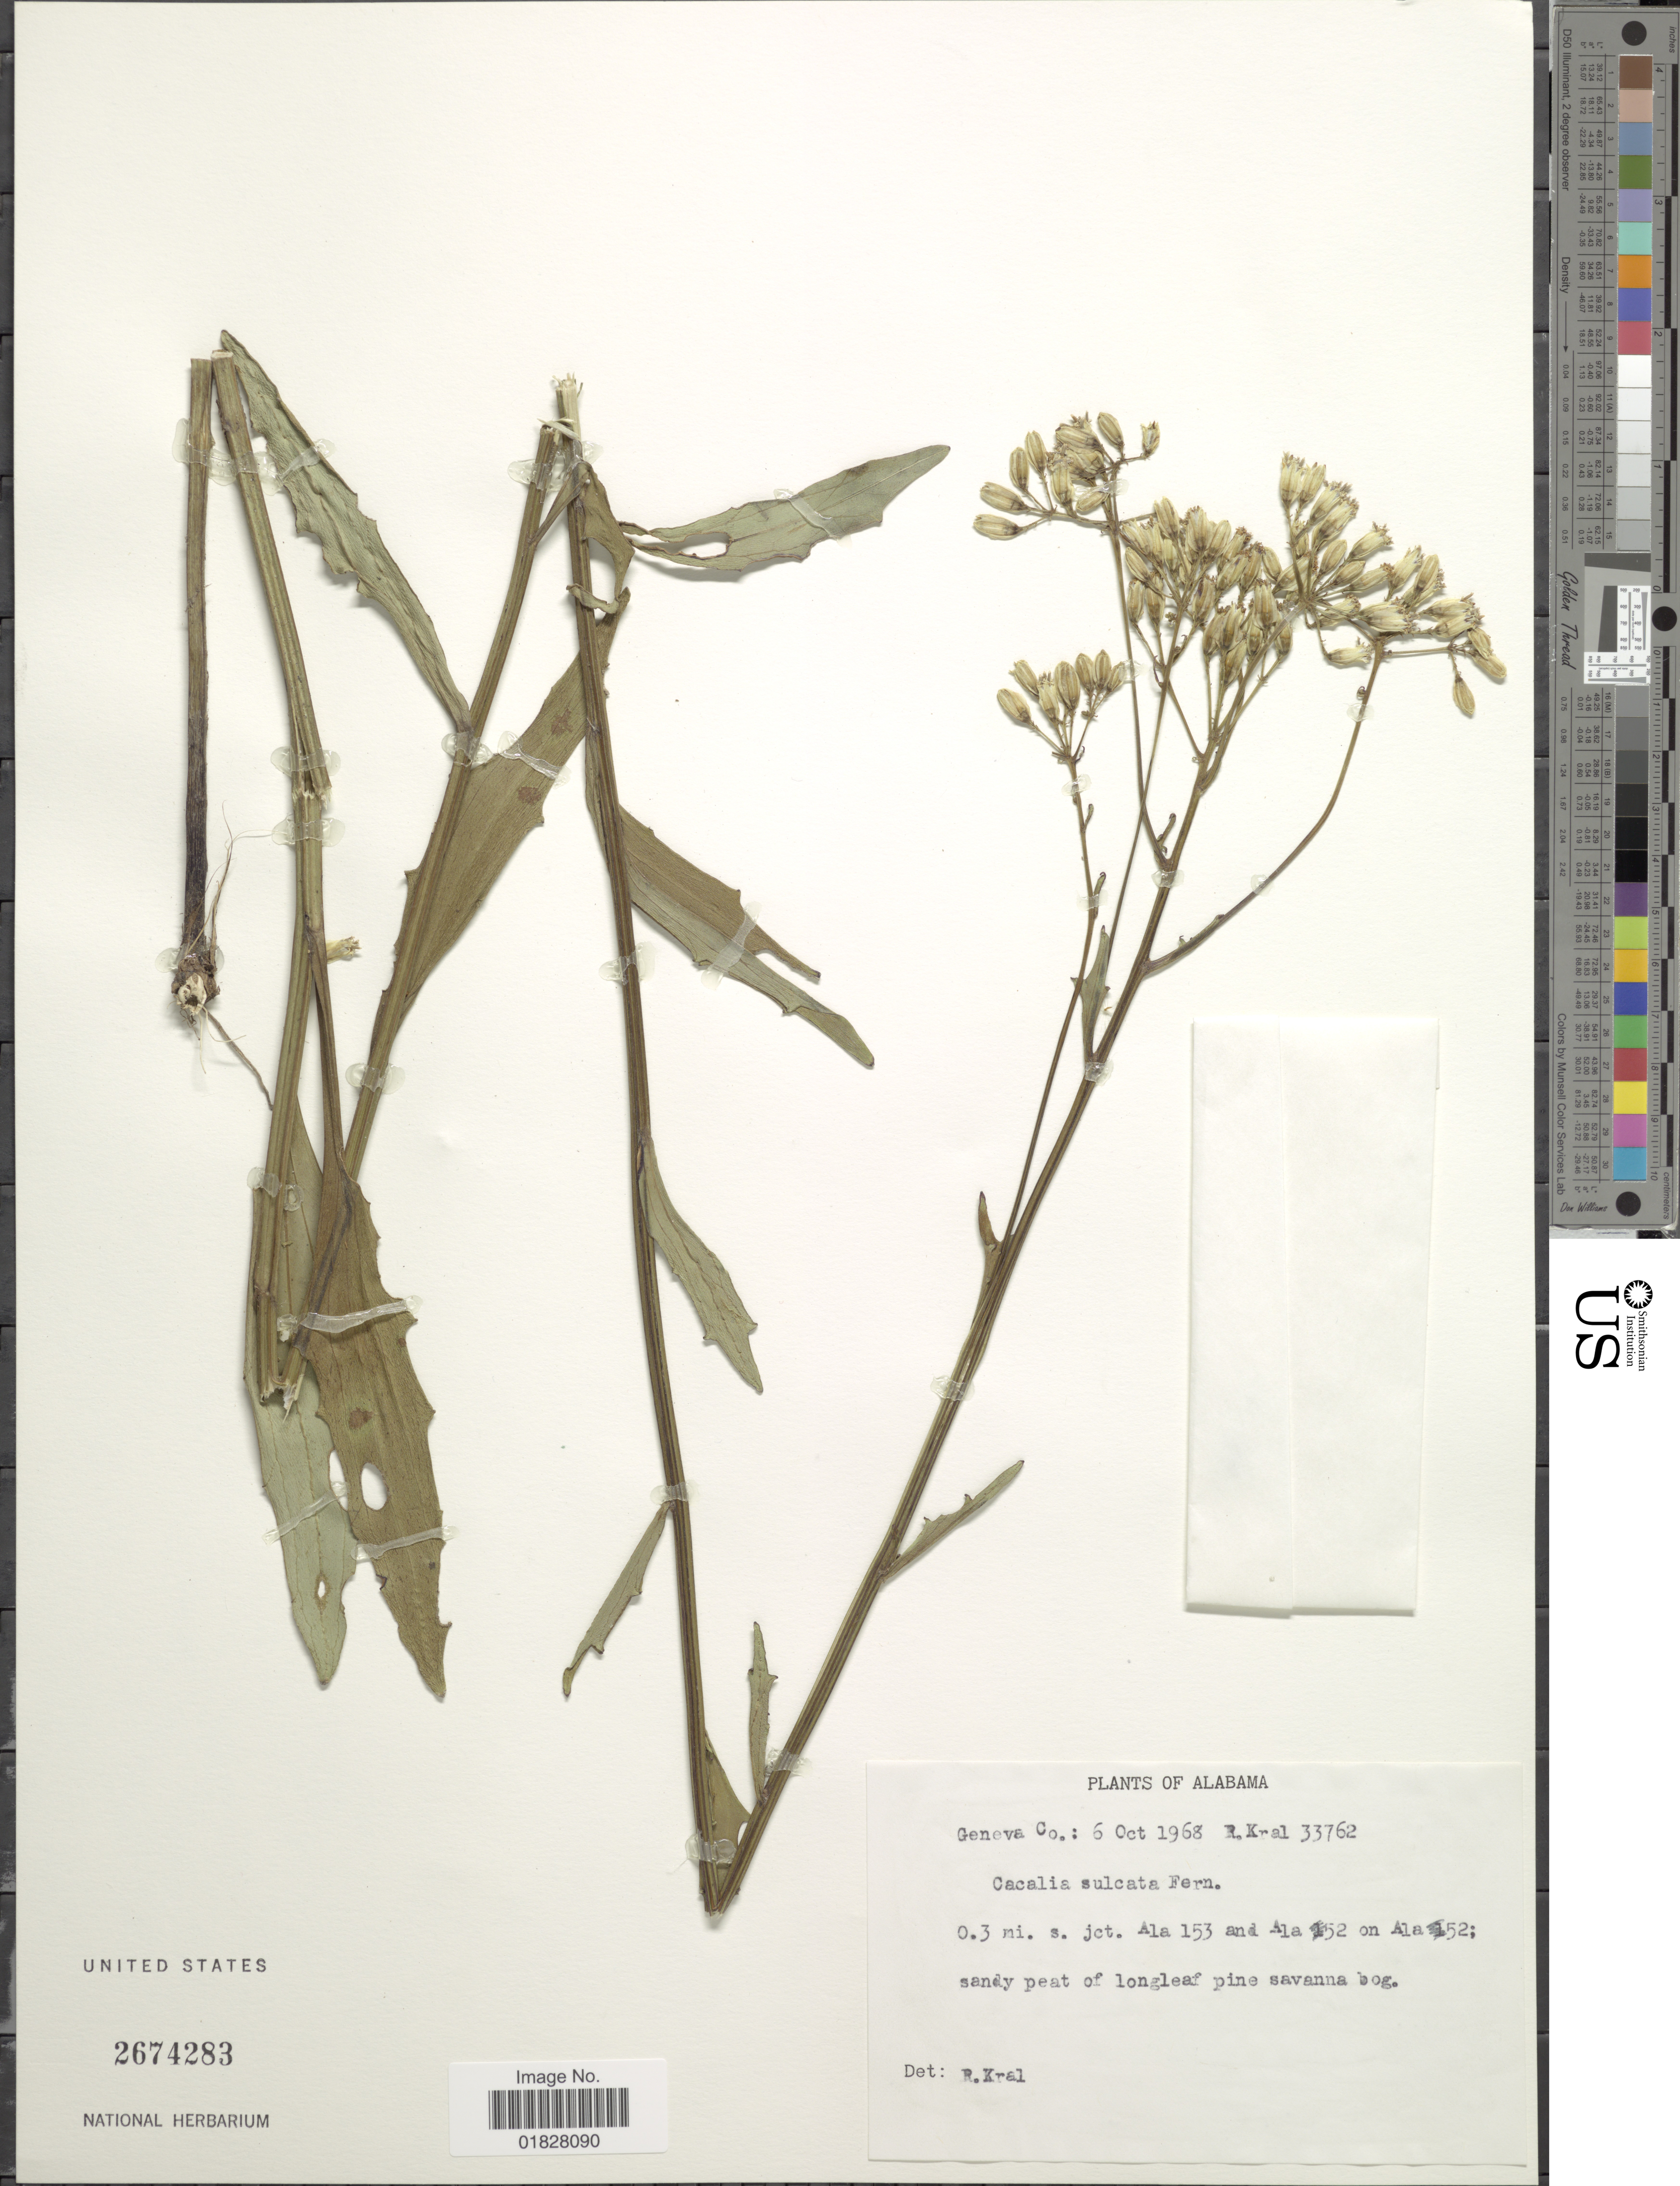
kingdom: Plantae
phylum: Tracheophyta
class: Magnoliopsida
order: Asterales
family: Asteraceae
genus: Arnoglossum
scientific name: Arnoglossum sulcatum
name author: (Fernald) H. Rob.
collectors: R. Kral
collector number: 33762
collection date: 1968-10-06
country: United States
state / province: Alabama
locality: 0.3 mi. s. jct. Ala 153 and Ala 52 on Ala 52; sandy peat of longleaf pine savanna bog.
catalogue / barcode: US 2674283